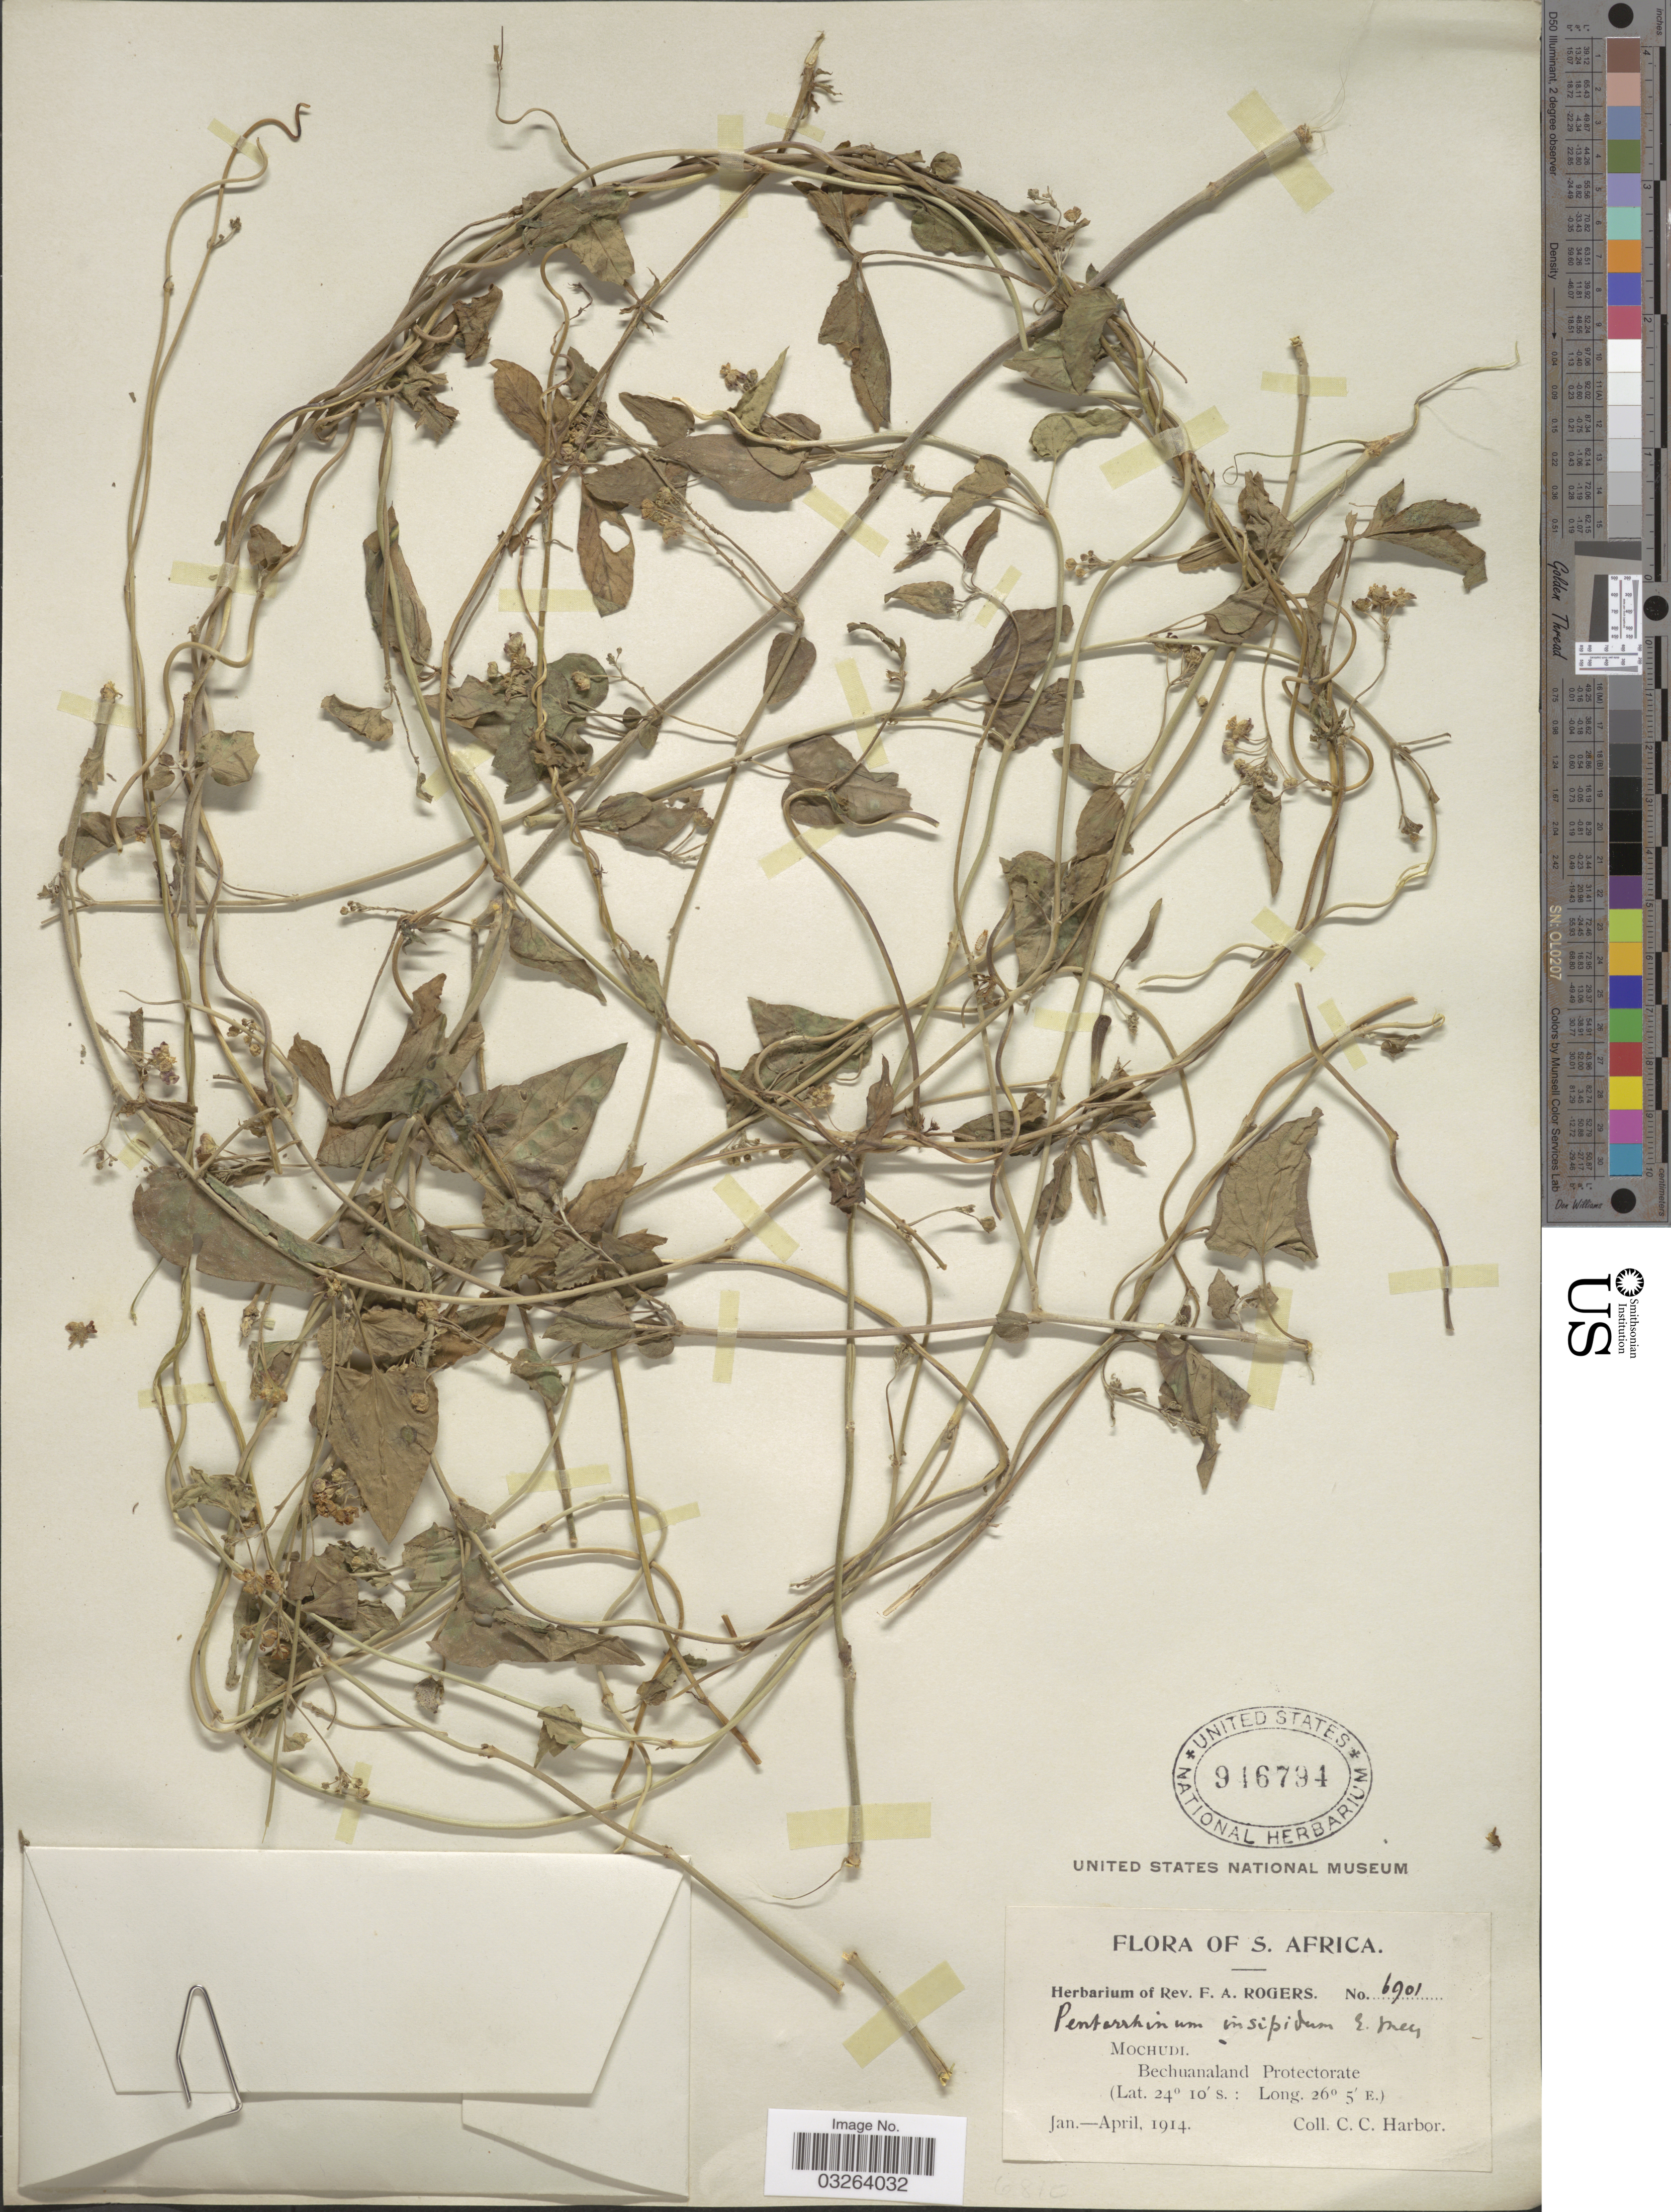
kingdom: Plantae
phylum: Tracheophyta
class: Magnoliopsida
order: Gentianales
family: Apocynaceae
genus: Pentarrhinum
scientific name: Pentarrhinum insipidum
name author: E. Mey.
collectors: C. Harbor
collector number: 6901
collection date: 1914-01/1914-04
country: Botswana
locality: S. Africa. Mochudi. Bechuanaland Protectorate.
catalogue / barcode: US 946794